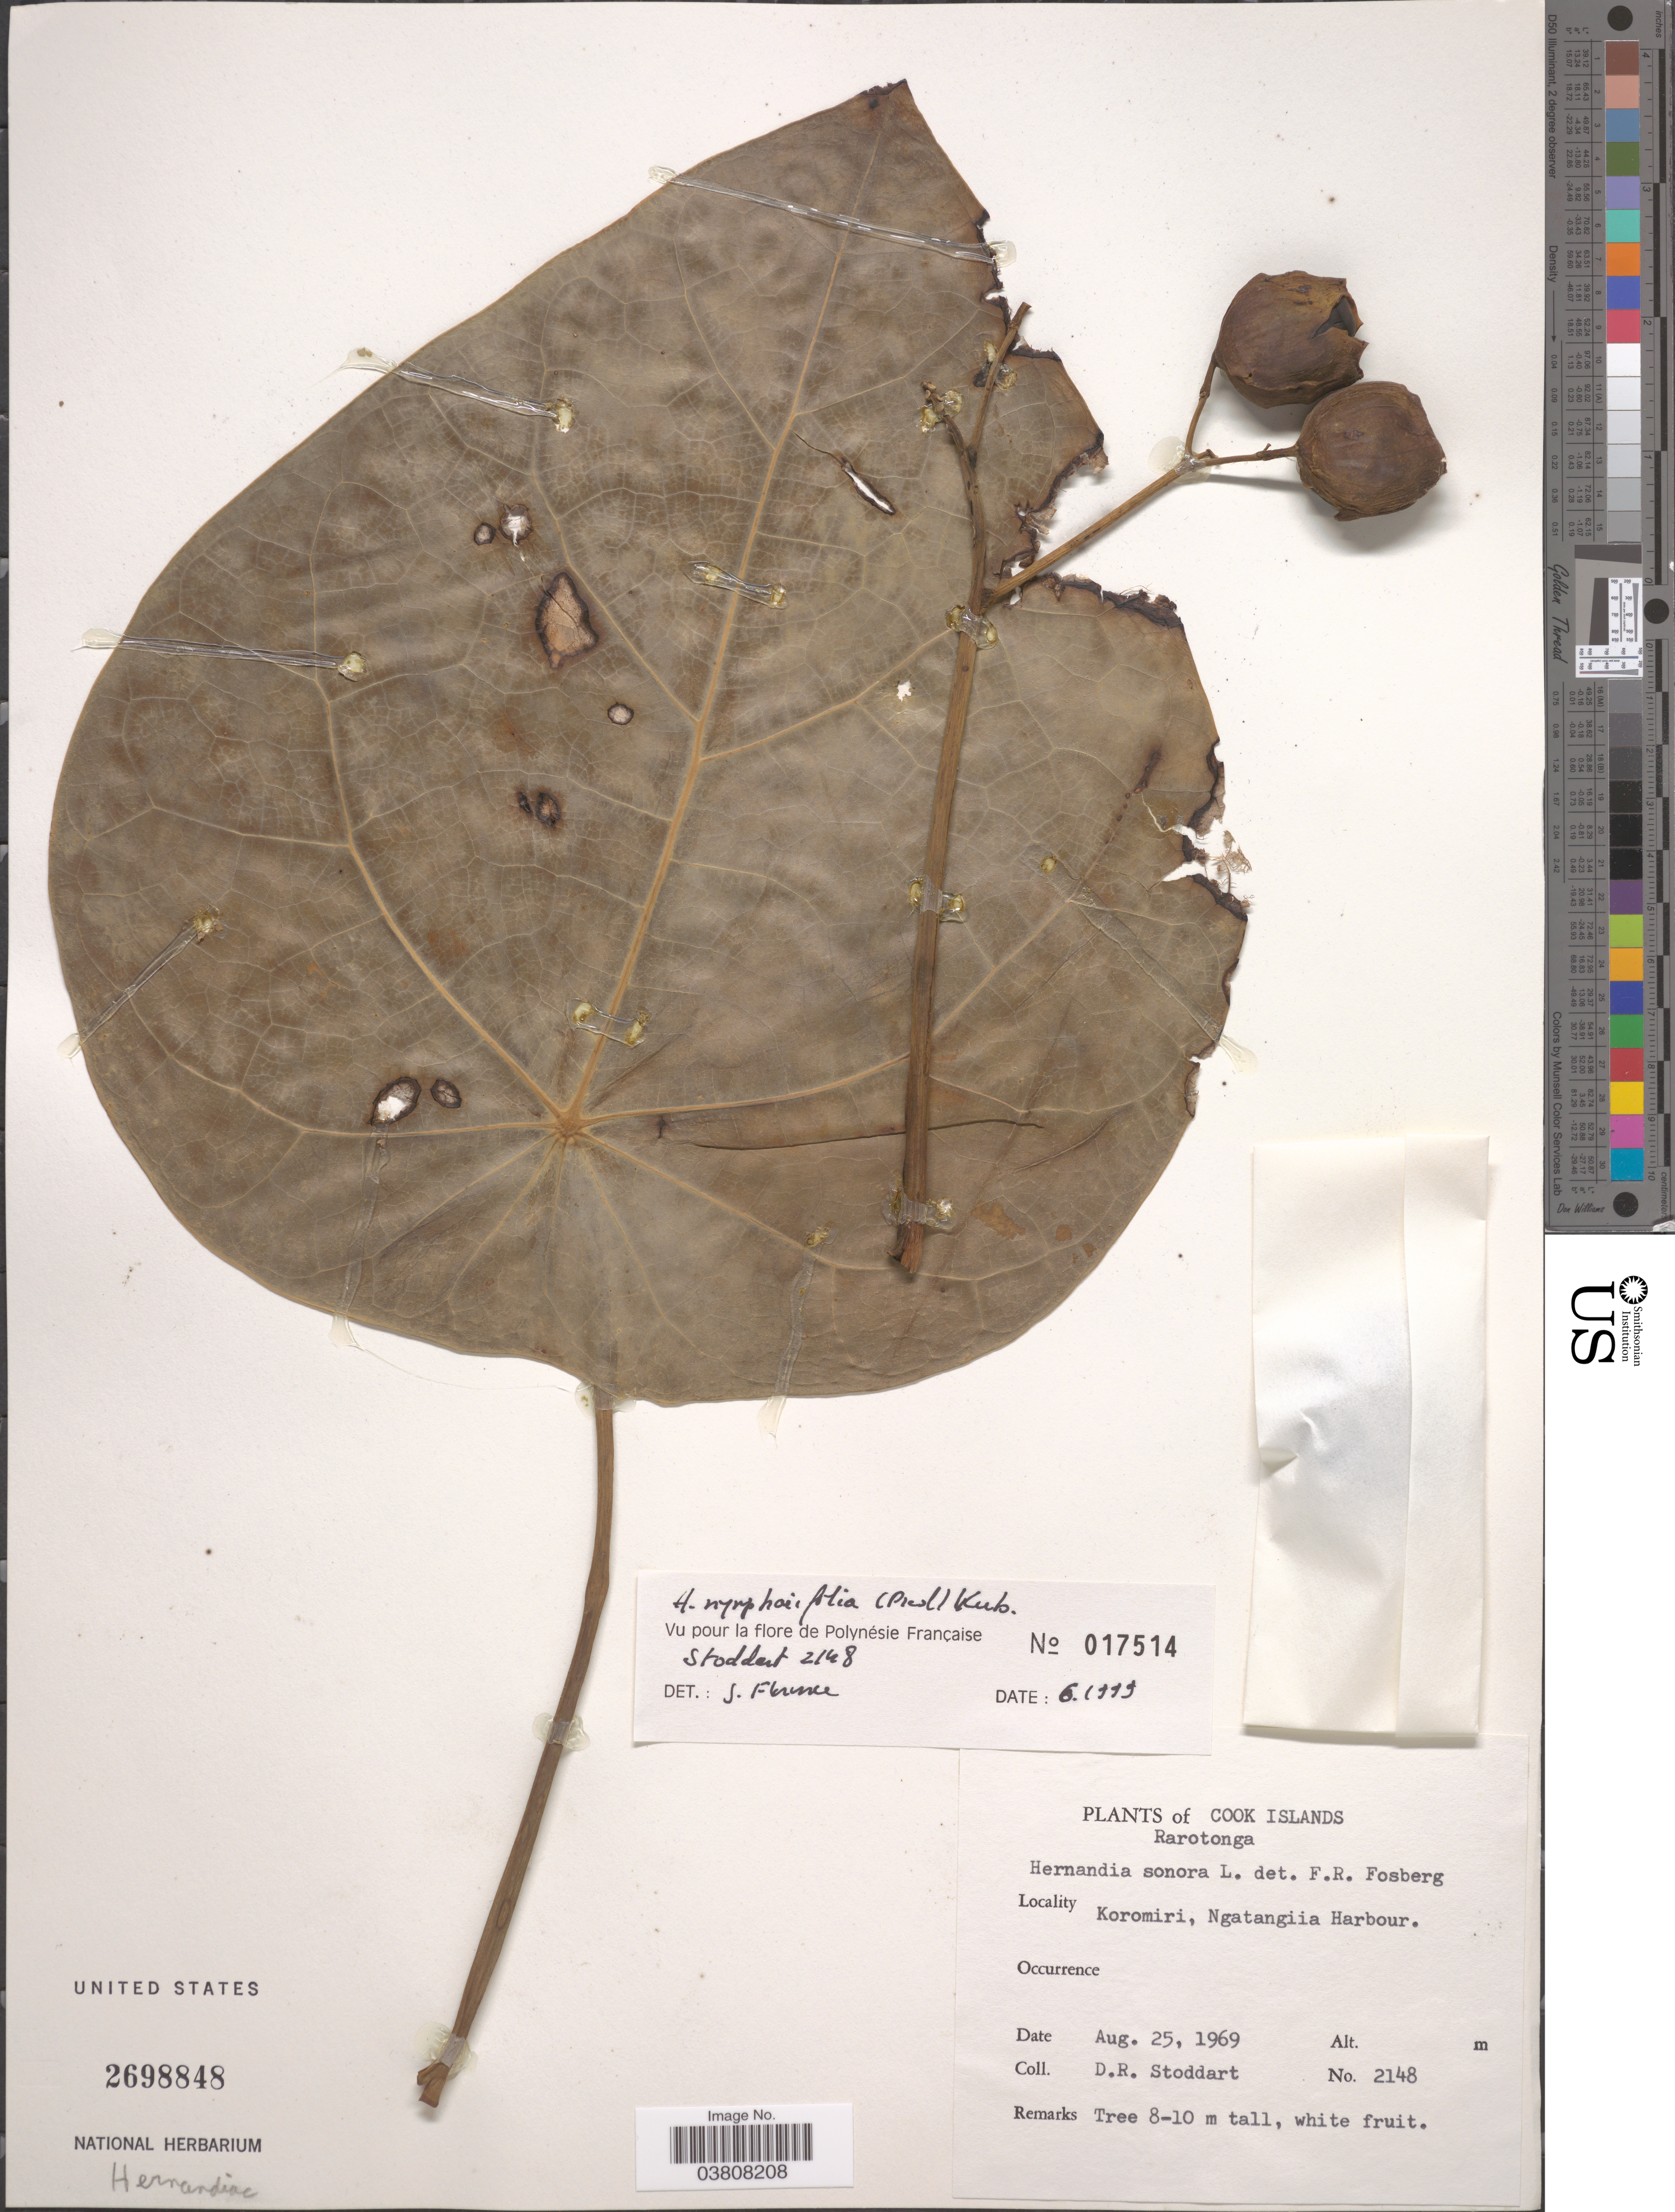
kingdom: Plantae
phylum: Tracheophyta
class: Magnoliopsida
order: Laurales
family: Hernandiaceae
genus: Hernandia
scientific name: Hernandia nymphaeifolia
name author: (C. Presl) Kubitzki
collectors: D. R. Stoddart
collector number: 2148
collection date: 1969-08-25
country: Cook Islands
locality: Rarotonga. Koromiri, Ngatangiia Harbour.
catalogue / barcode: US 2698848